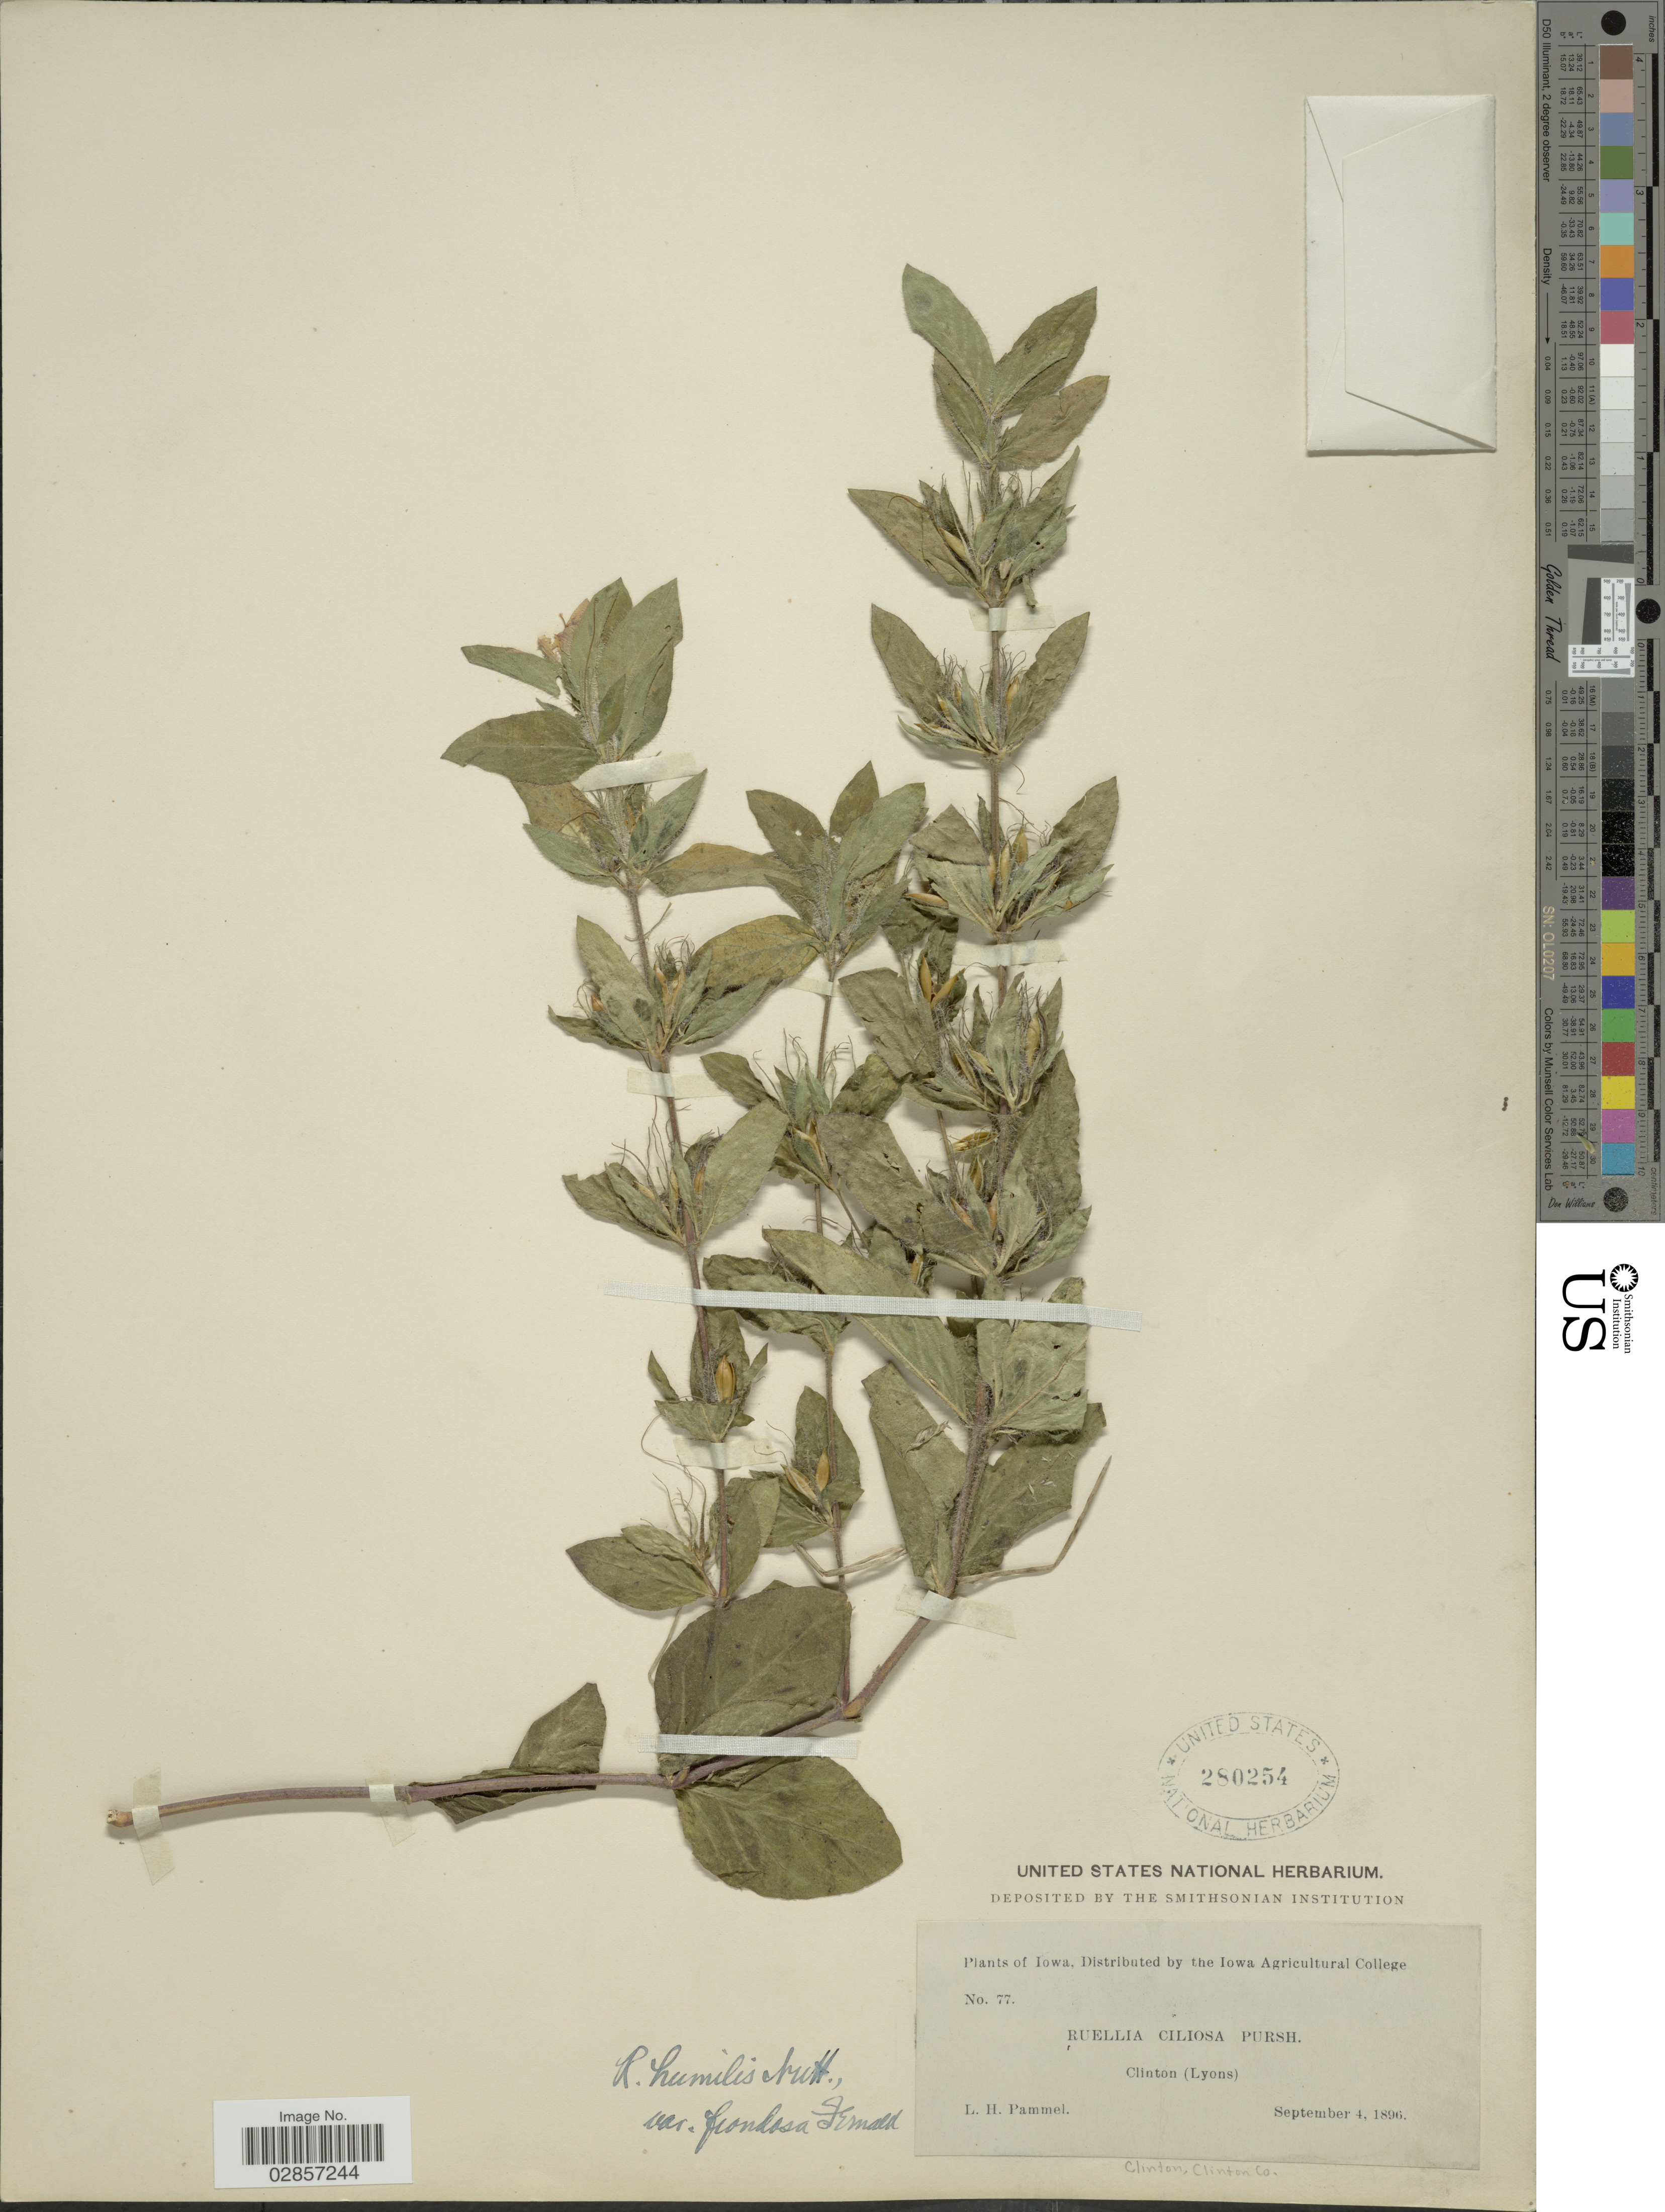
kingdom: Plantae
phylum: Tracheophyta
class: Magnoliopsida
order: Lamiales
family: Acanthaceae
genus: Ruellia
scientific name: Ruellia humilis var. frondosa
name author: Fernald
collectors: L. Pammel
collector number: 77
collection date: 1896-09-04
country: United States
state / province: Iowa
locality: Clinton (Lyons) Clinton Co.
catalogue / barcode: US 280254